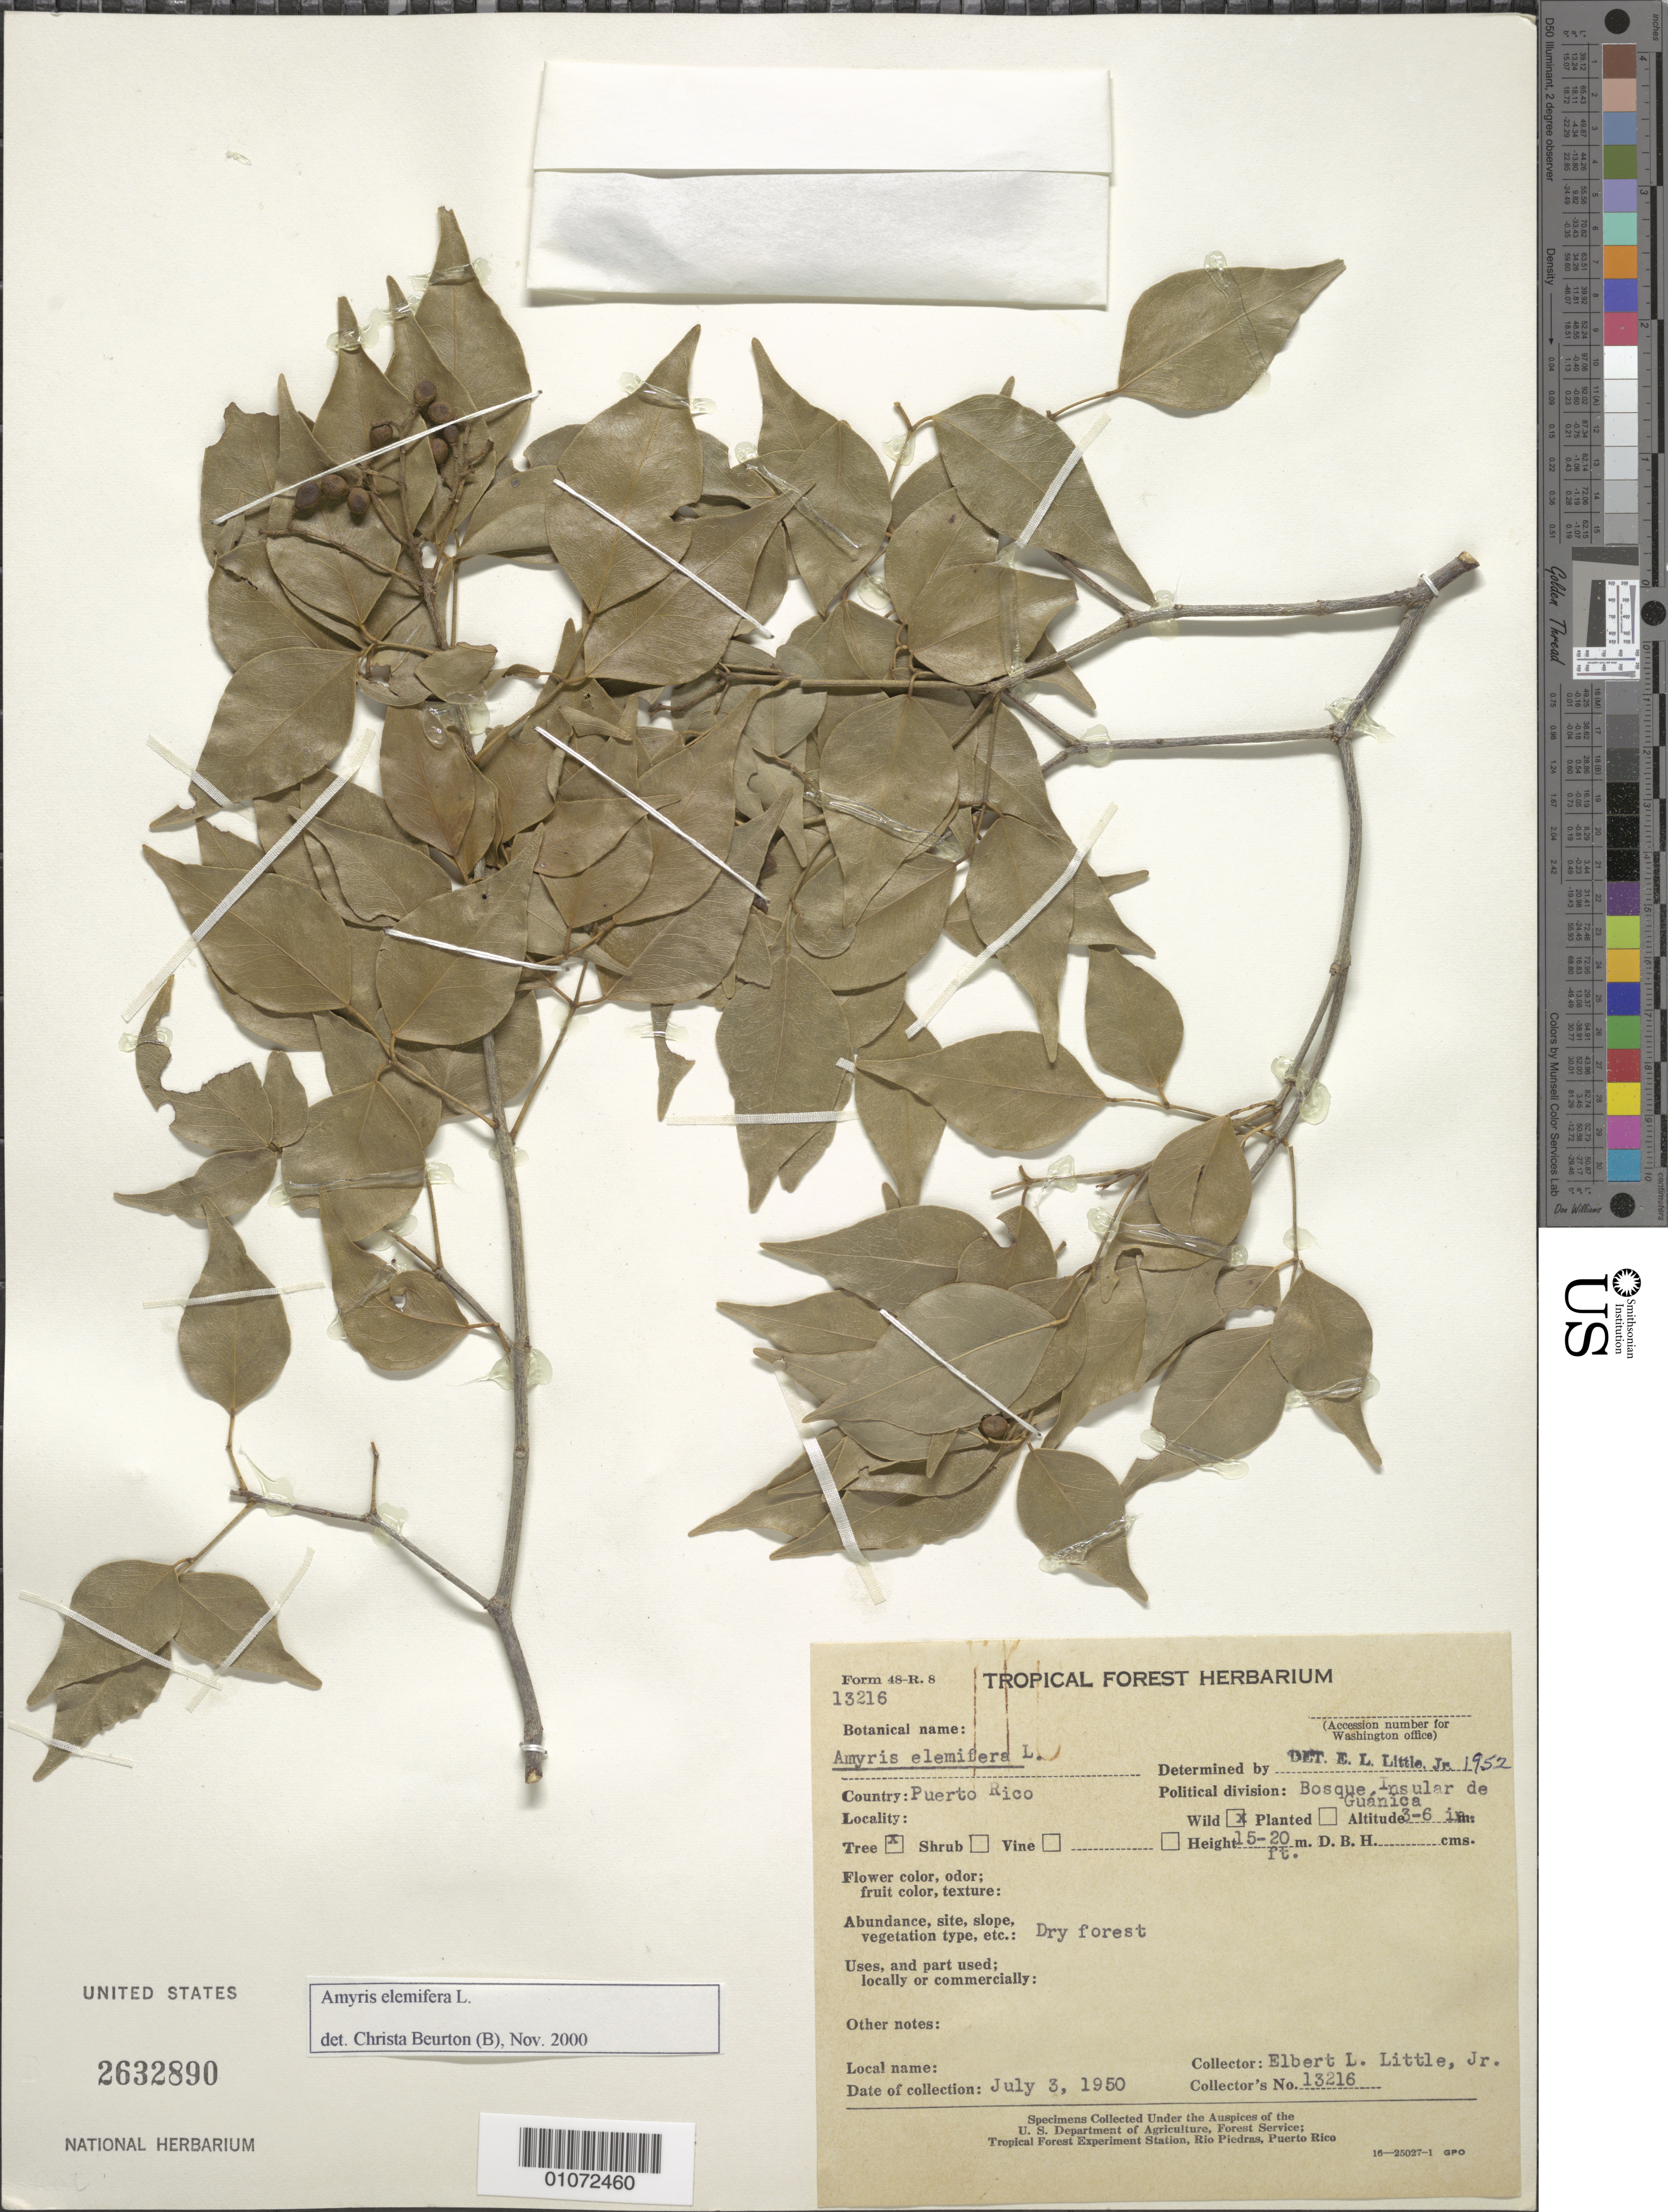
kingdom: Plantae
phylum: Tracheophyta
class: Magnoliopsida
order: Sapindales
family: Rutaceae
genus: Amyris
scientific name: Amyris elemifera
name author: L.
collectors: E. L. Little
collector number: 13216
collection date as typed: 03 Jul 1950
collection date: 1950-07-03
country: Puerto Rico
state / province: Mayagüez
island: Puerto Rico I.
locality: Bosque, Insular de Guanica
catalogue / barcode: US 2632890